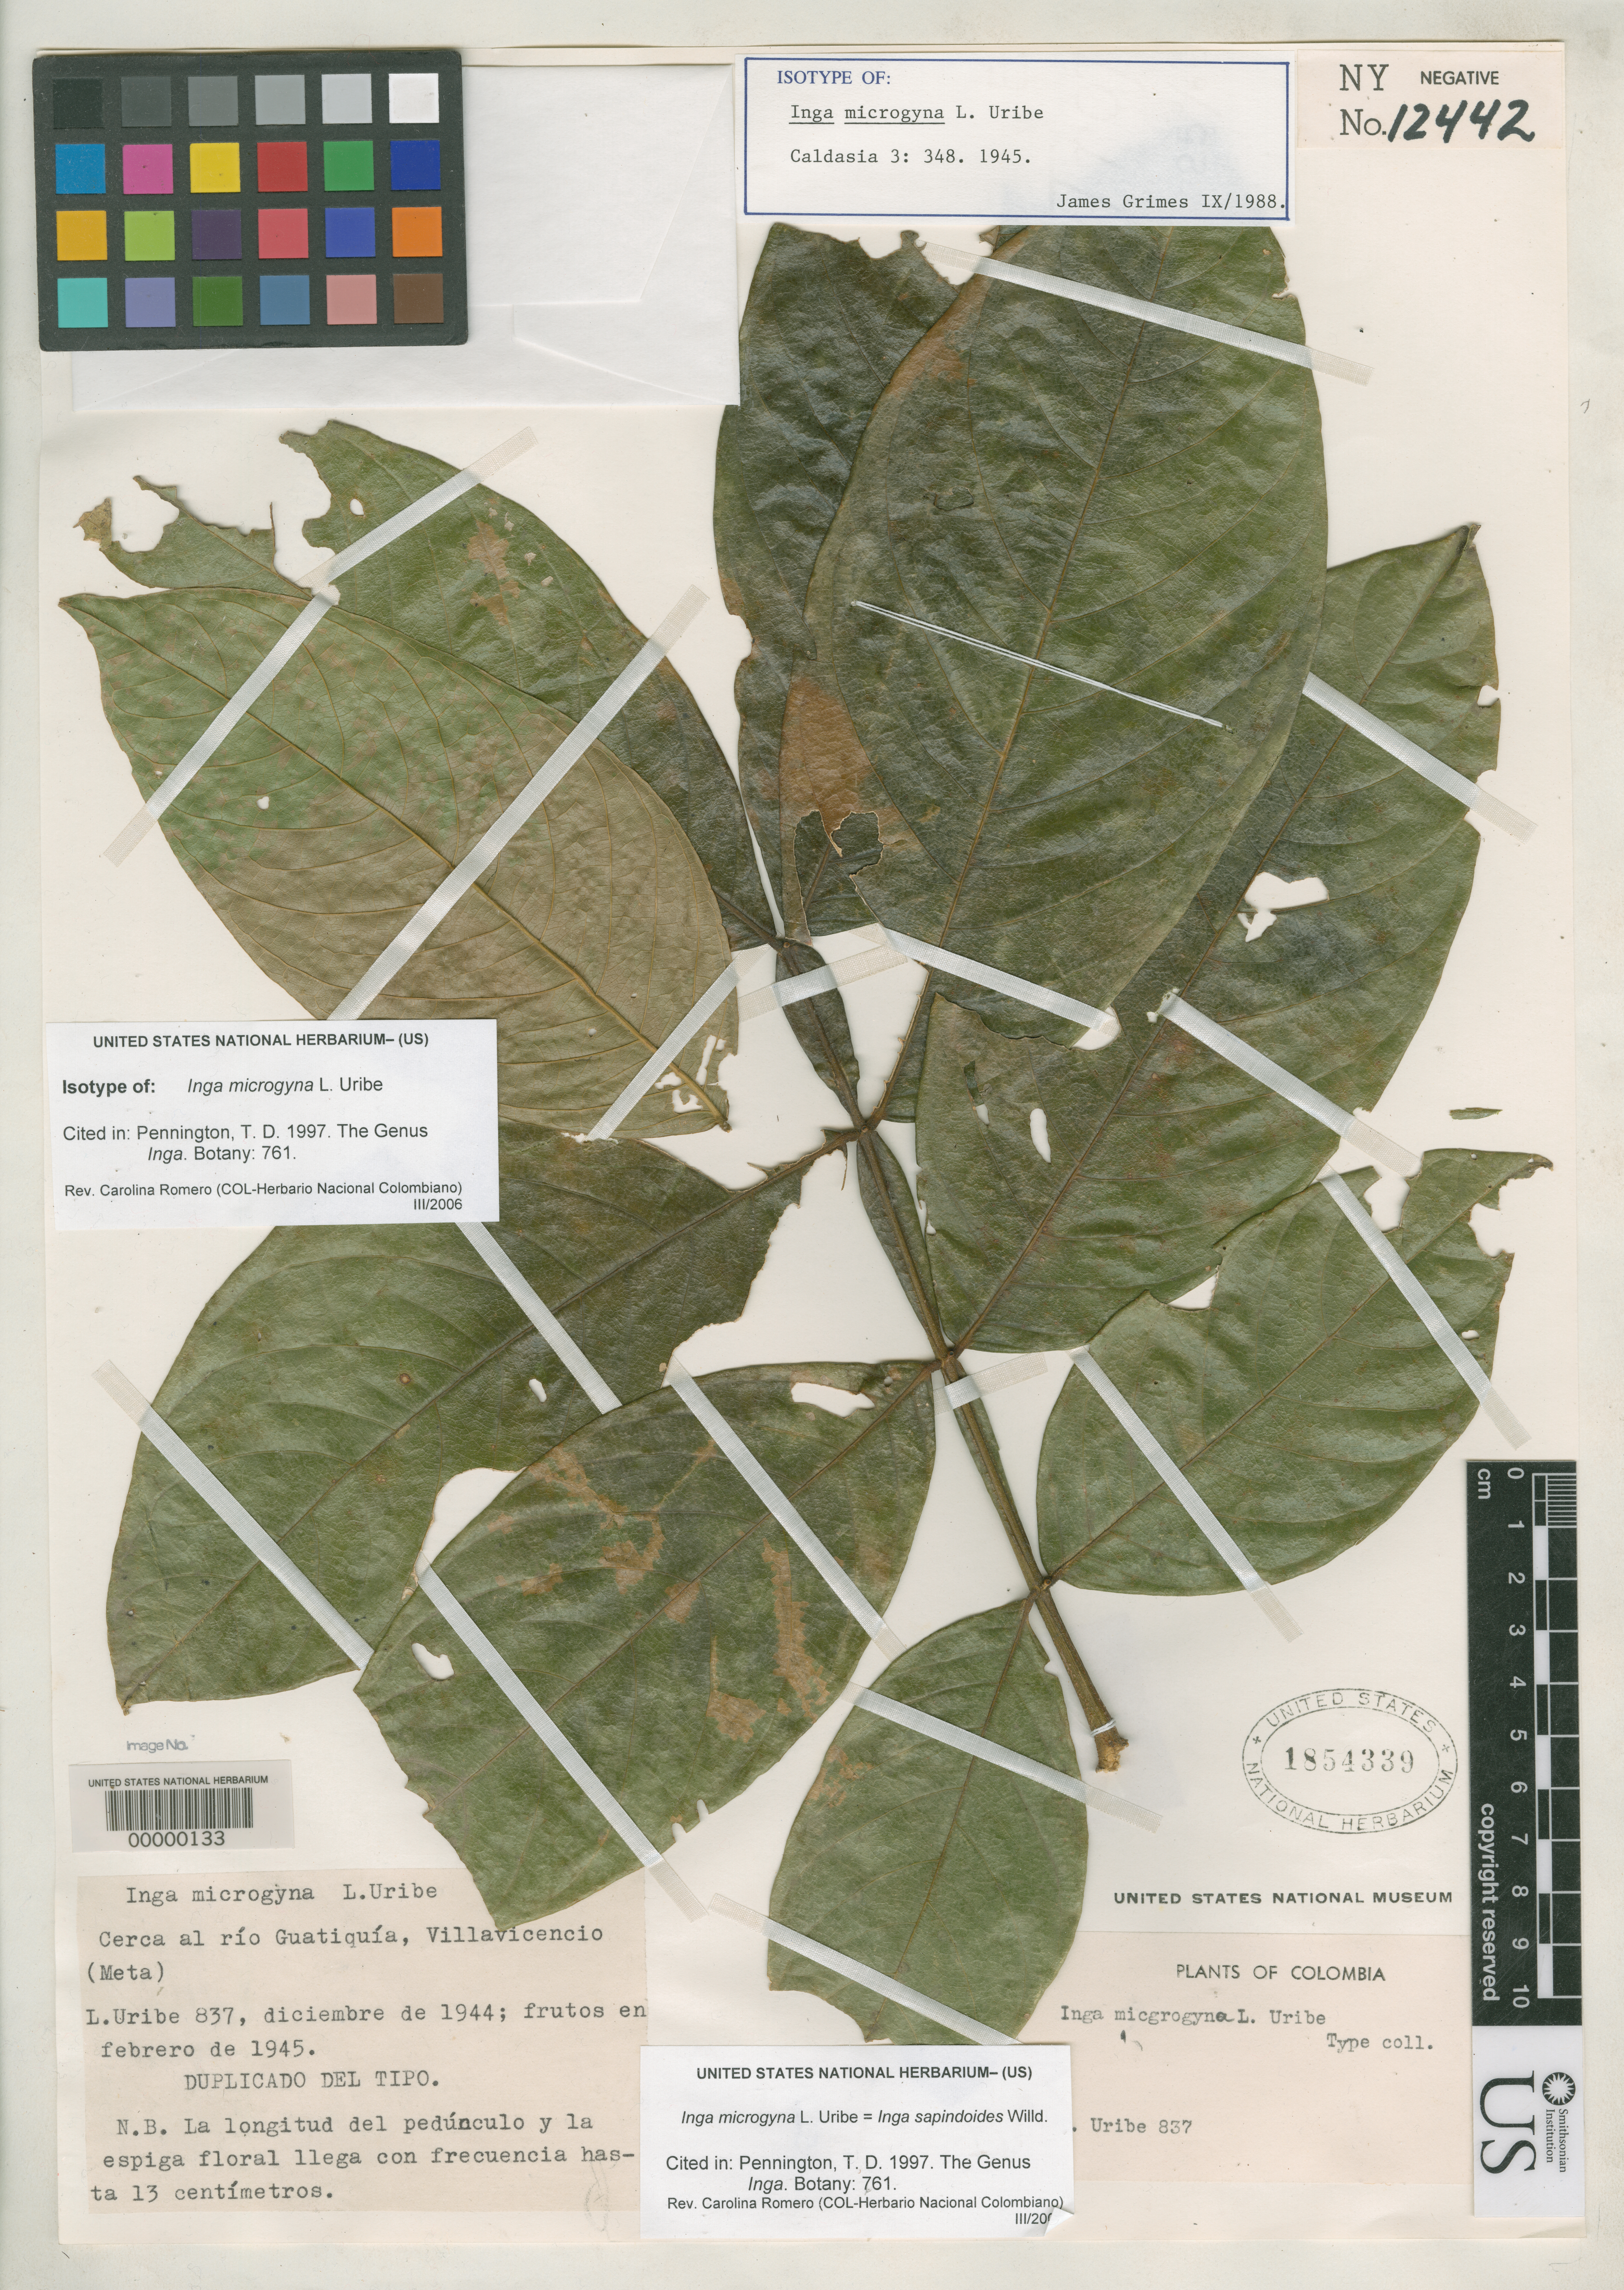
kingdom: Plantae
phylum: Tracheophyta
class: Magnoliopsida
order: Fabales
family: Fabaceae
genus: Inga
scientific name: Inga microgyna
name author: L. Uribe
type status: Isotype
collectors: L. Uribe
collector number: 837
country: Colombia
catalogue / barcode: US 1854339